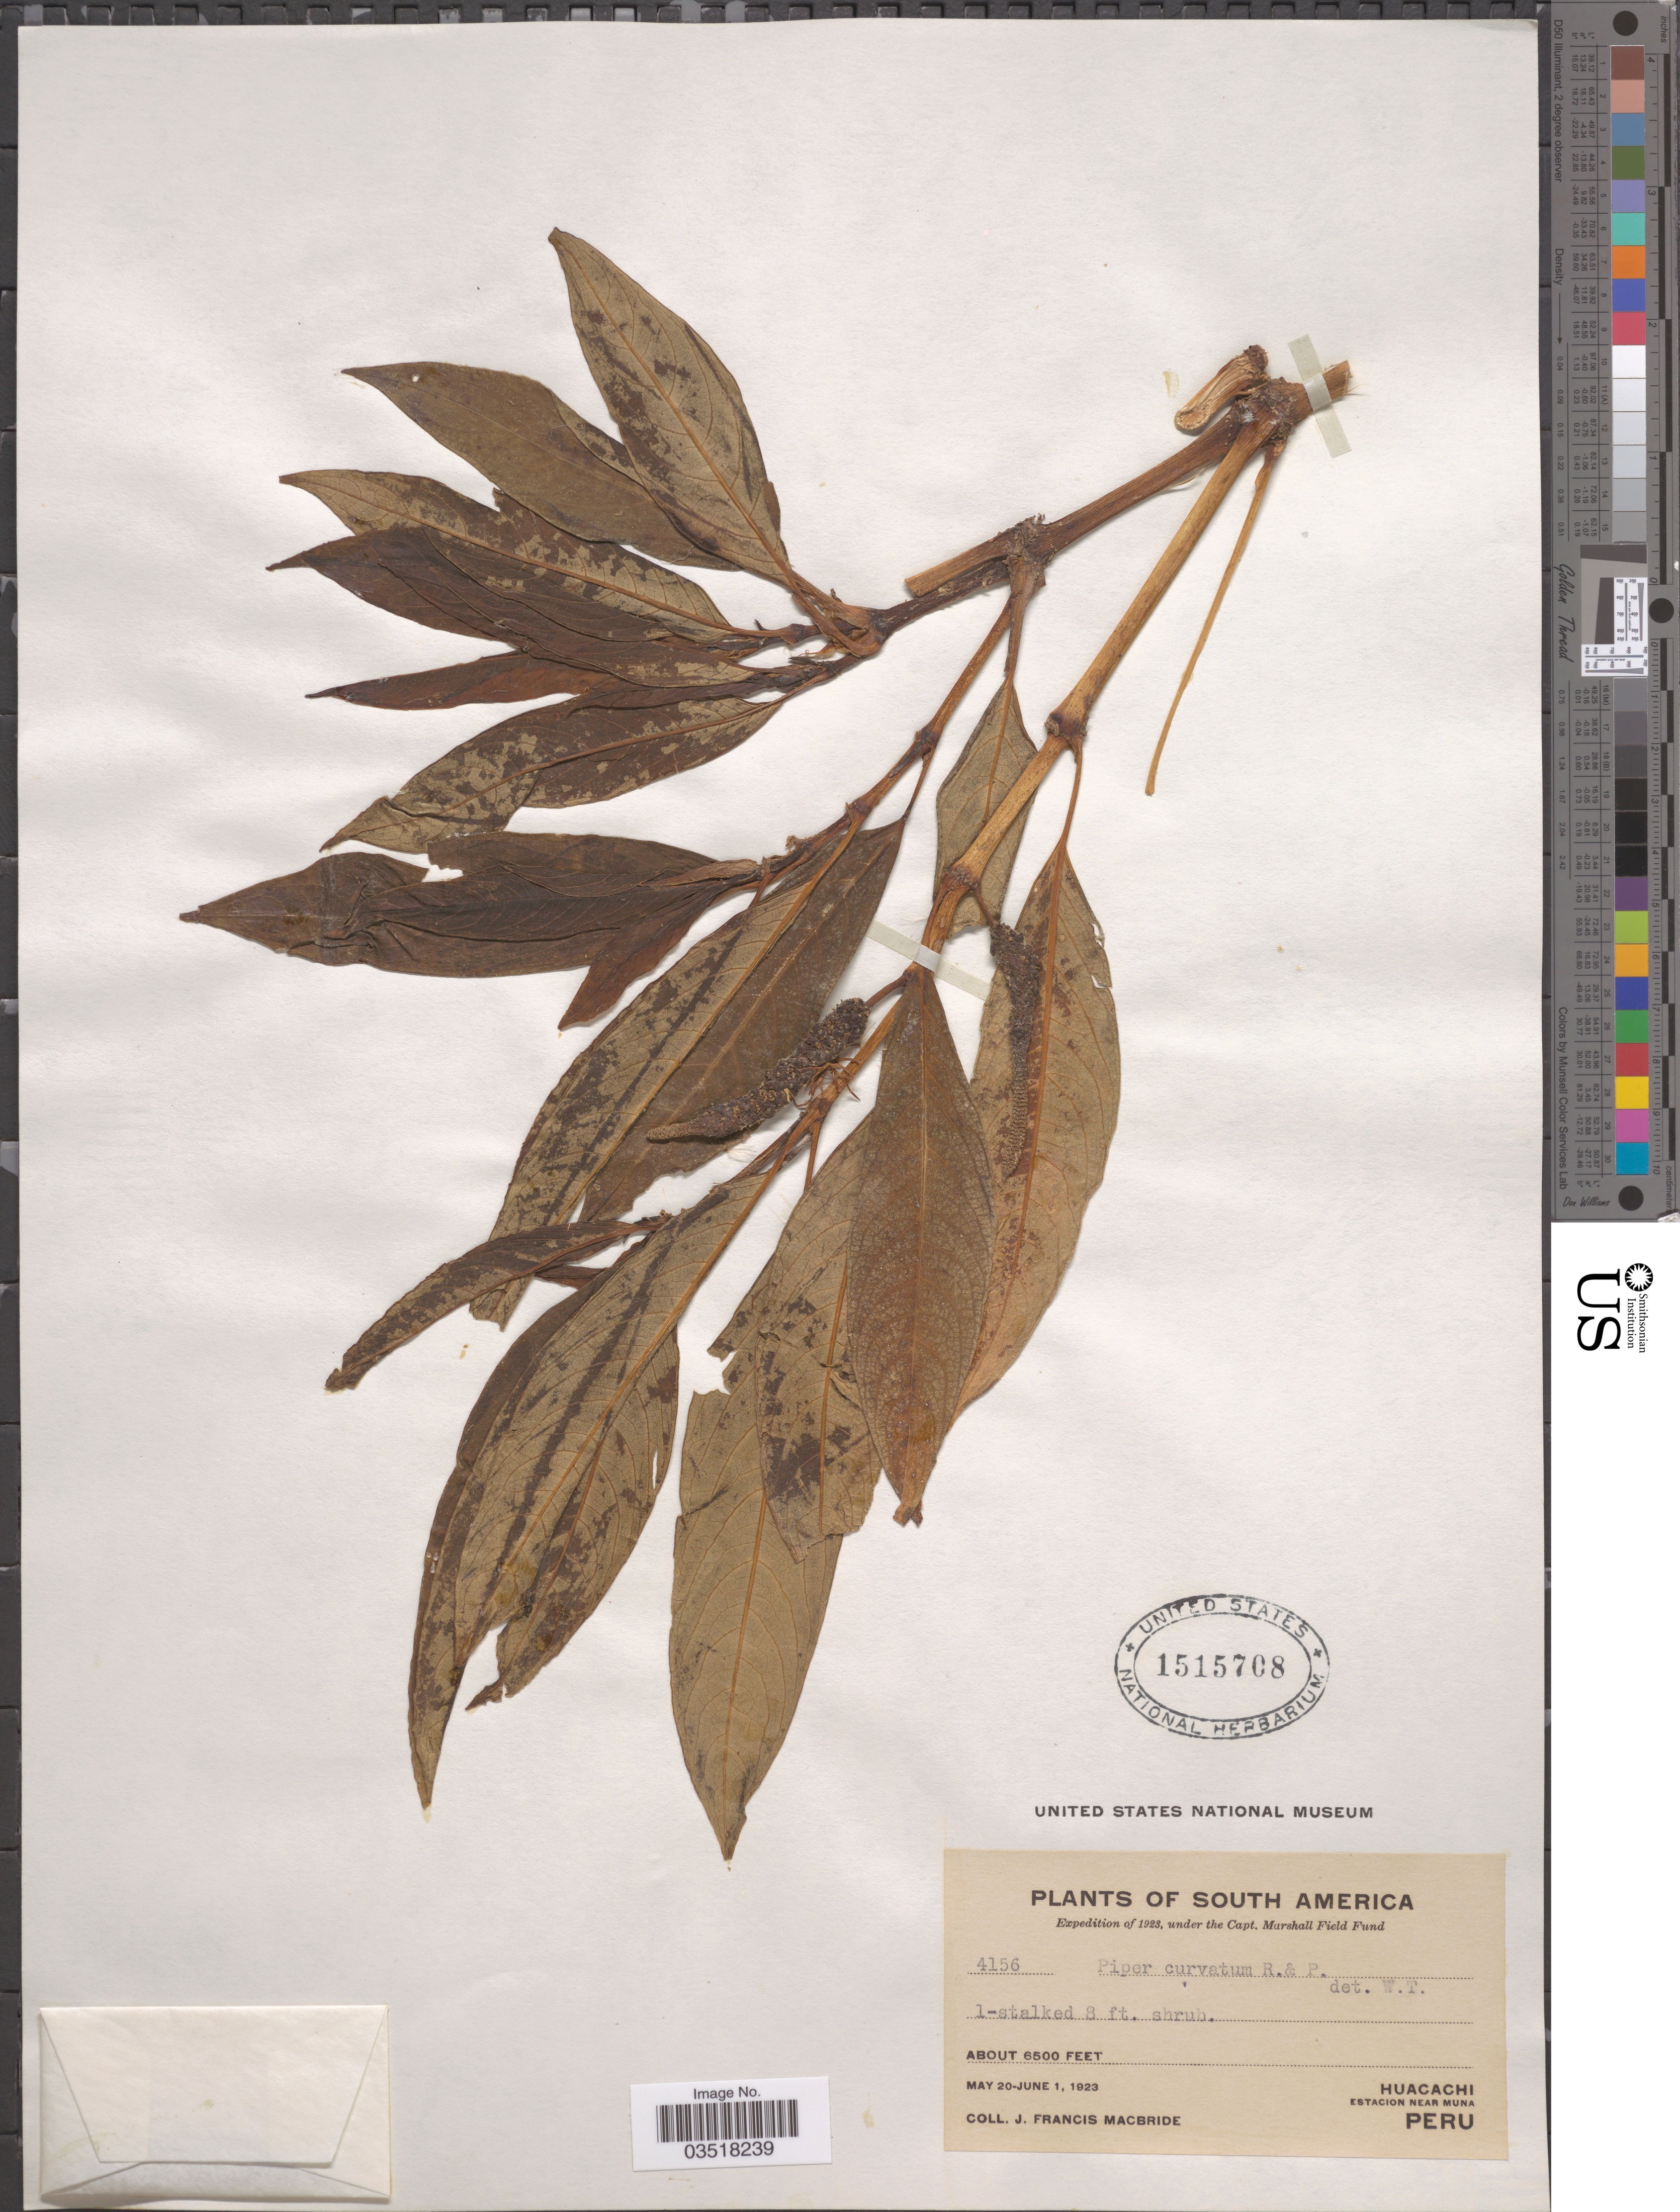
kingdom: Plantae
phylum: Tracheophyta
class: Magnoliopsida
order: Piperales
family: Piperaceae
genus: Piper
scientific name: Piper curvatum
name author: Ruiz & Pav.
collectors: J. F. Macbride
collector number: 4156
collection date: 1923-05-20/1923-06-01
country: Peru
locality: Huacachi. Estacion near Muna.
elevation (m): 1981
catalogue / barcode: US 1515708